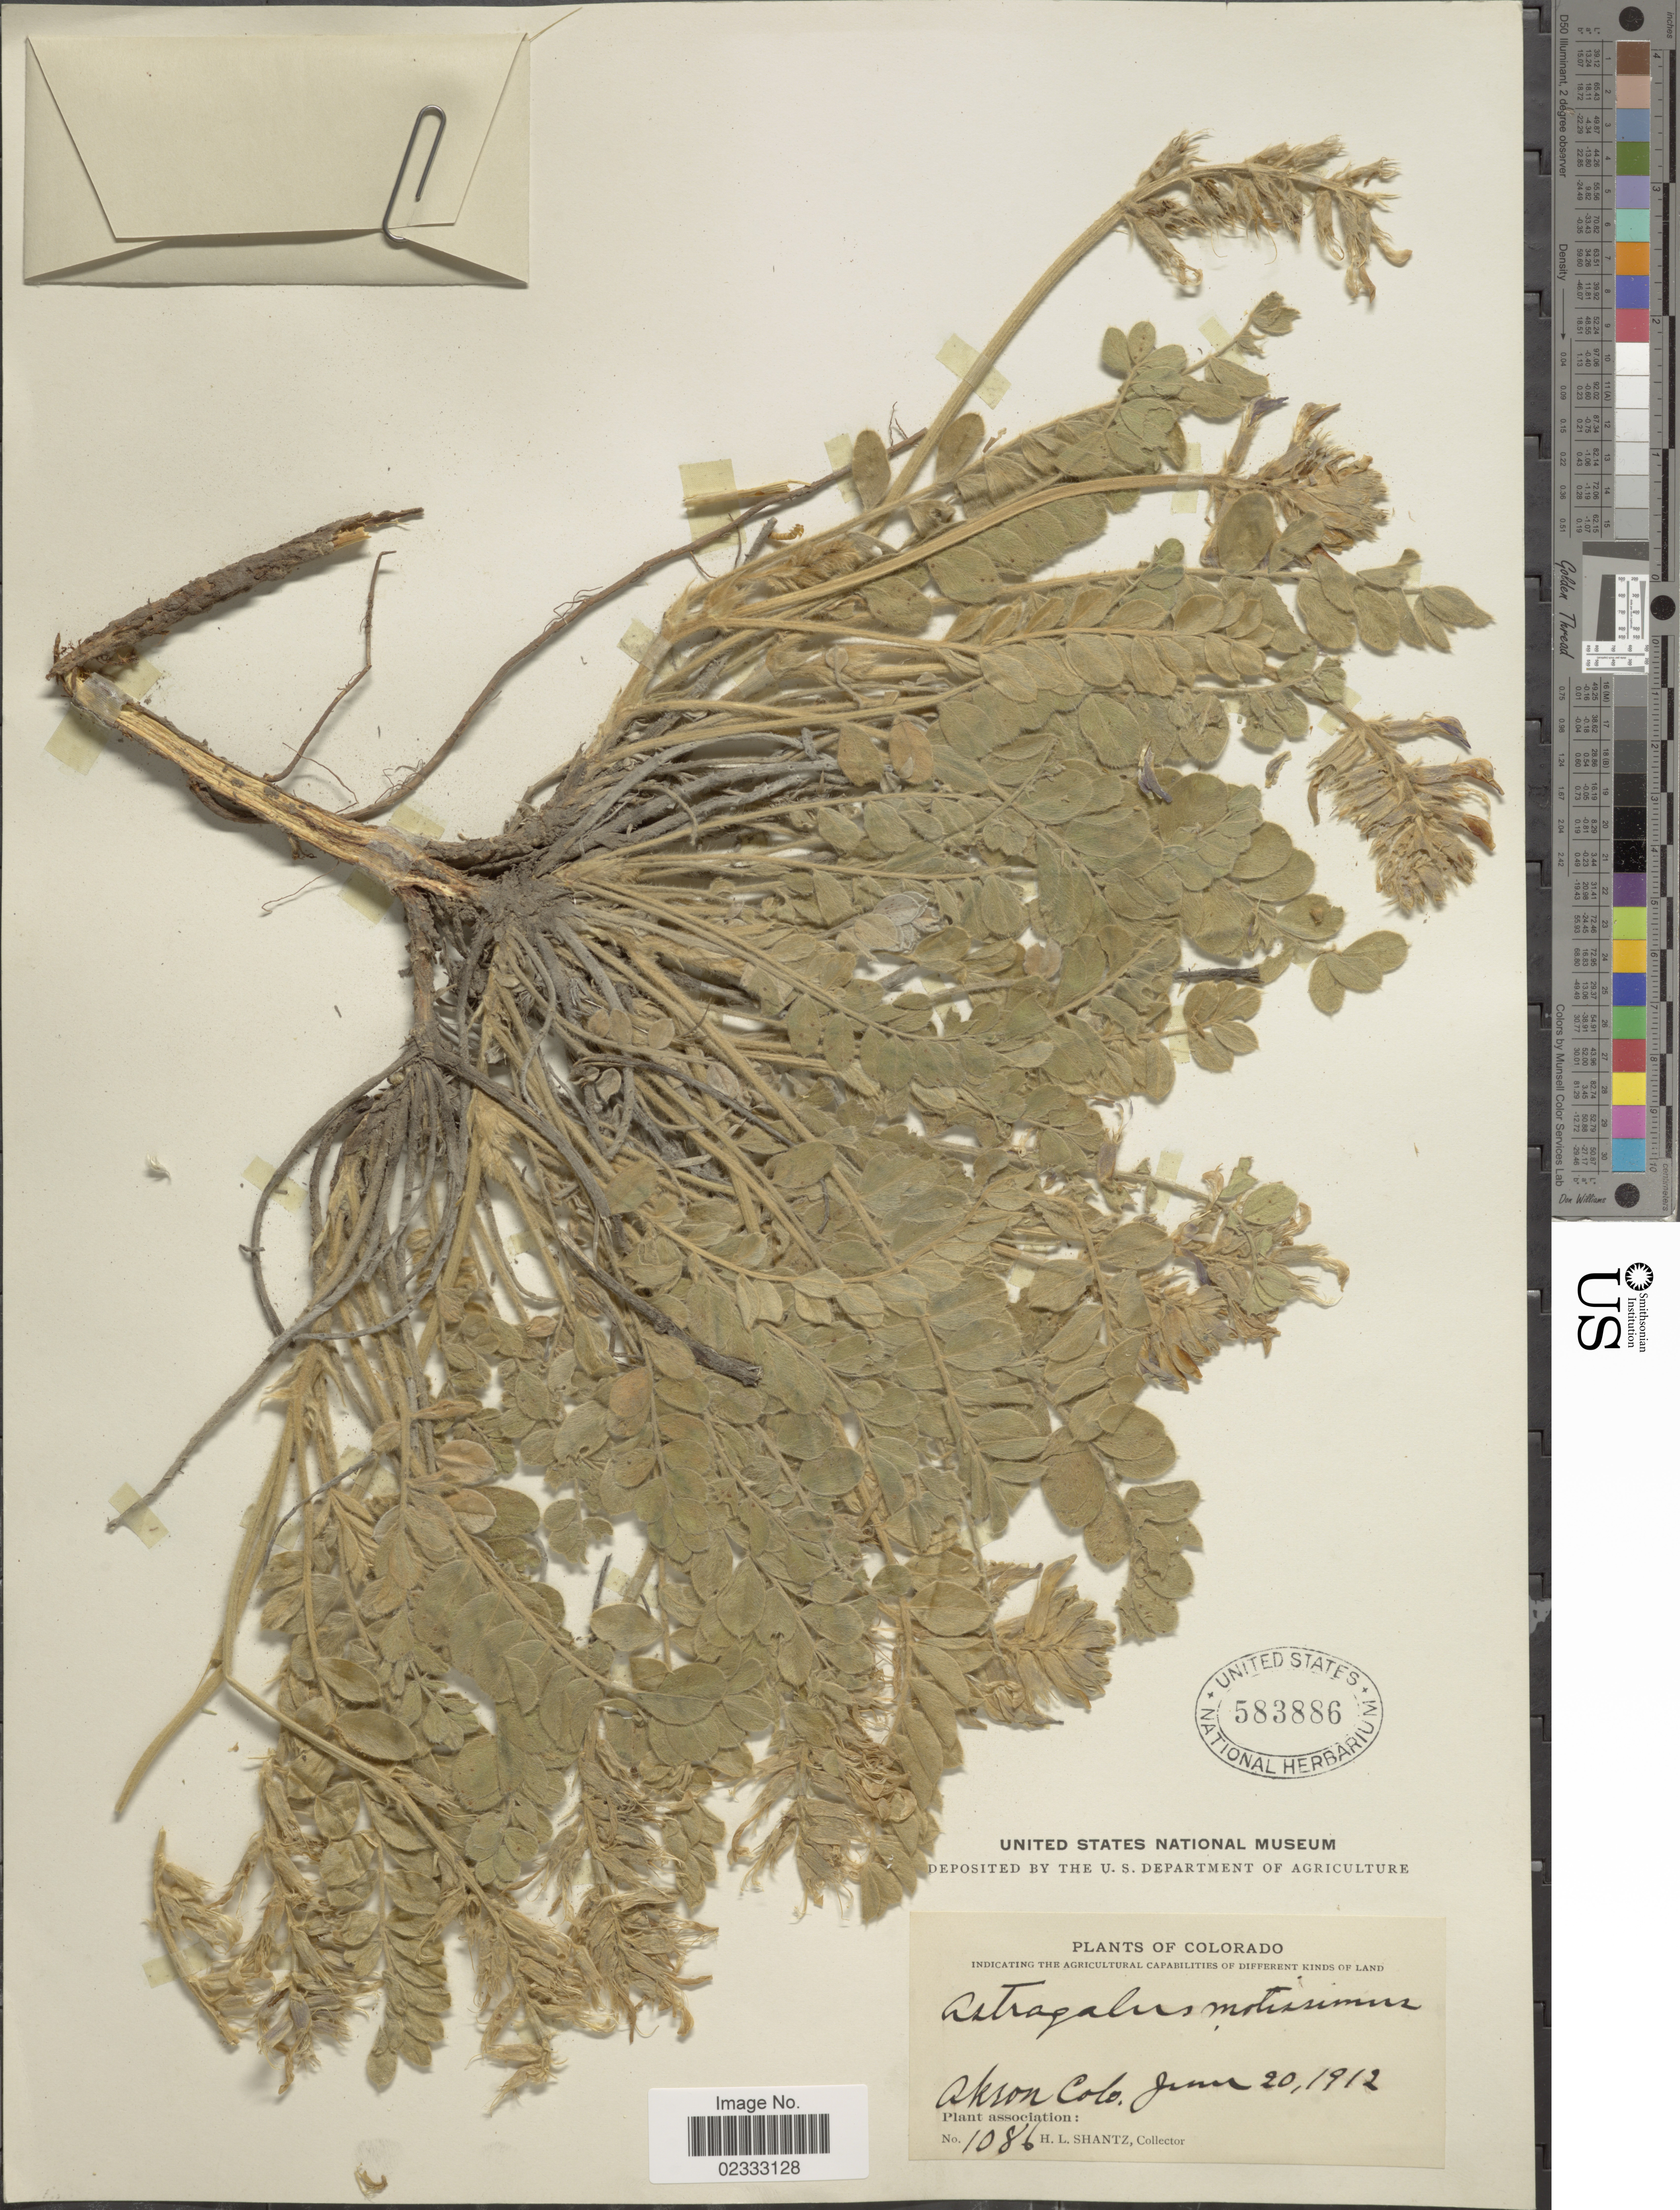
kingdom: Plantae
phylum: Tracheophyta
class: Magnoliopsida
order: Fabales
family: Fabaceae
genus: Astragalus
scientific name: Astragalus mollissimus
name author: Torr.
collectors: H. Shantz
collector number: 1086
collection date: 1912-06-20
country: United States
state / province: Colorado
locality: Colorado, Akron Colo,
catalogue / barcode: US 583886